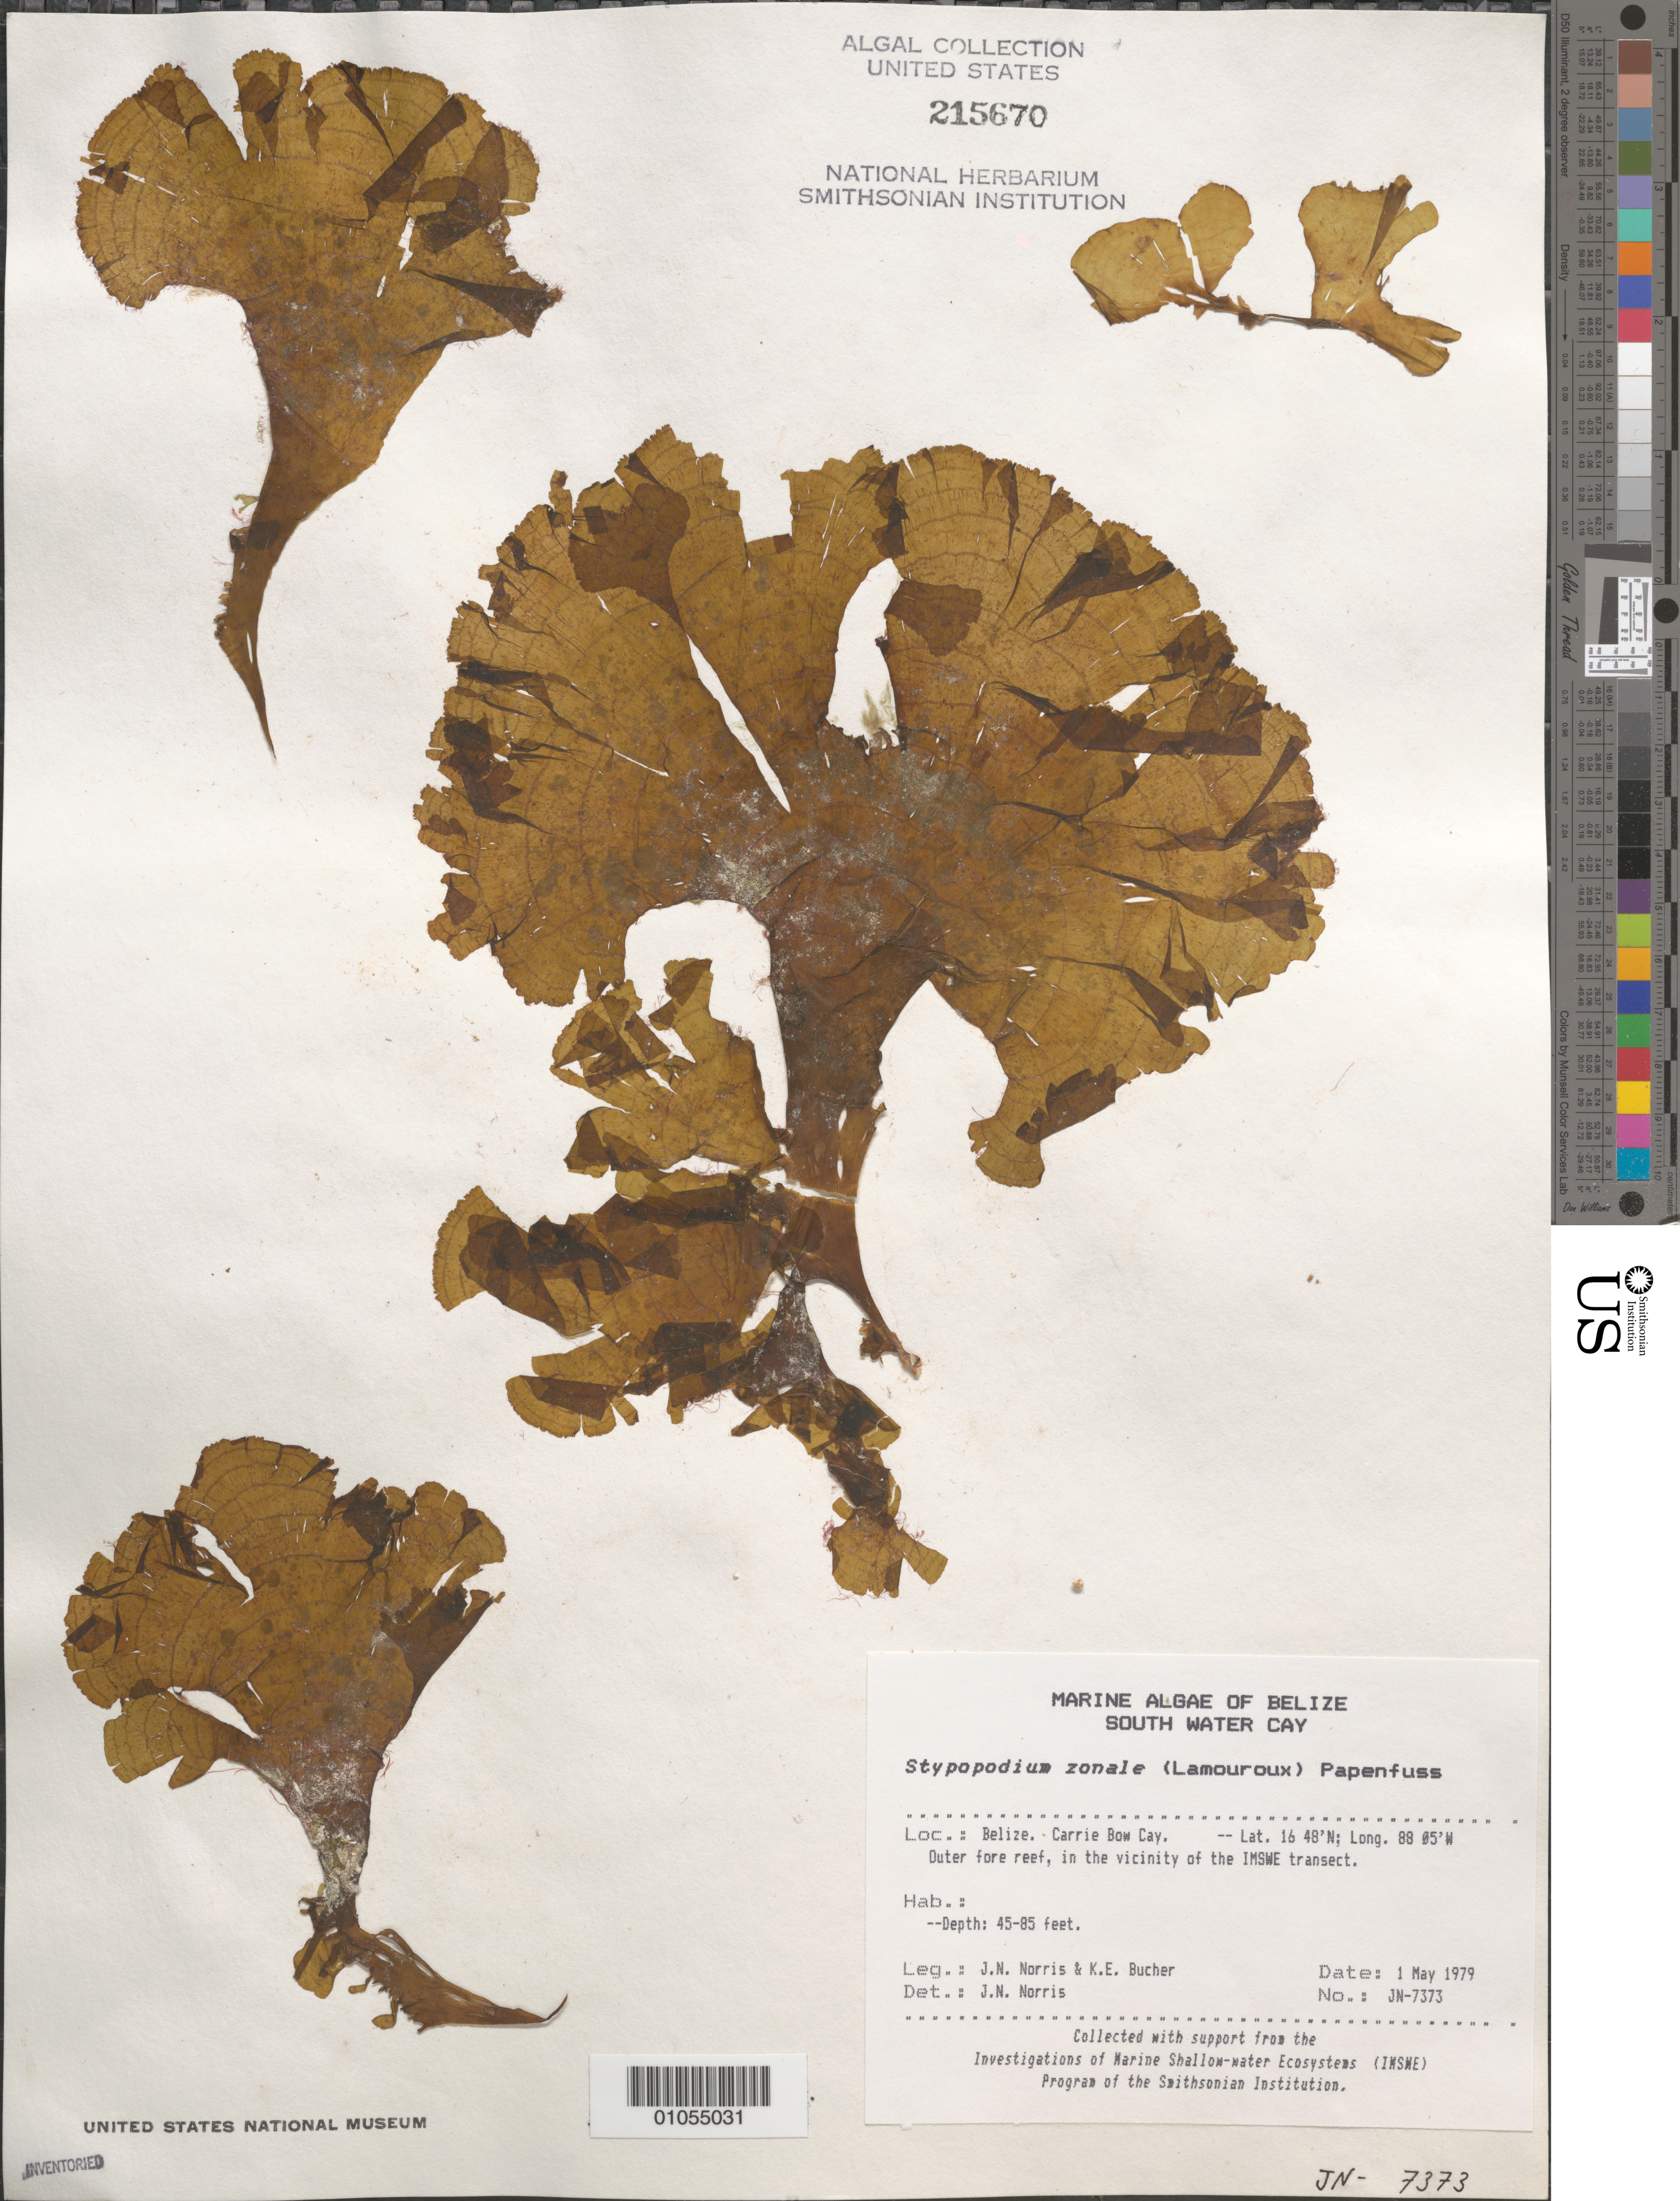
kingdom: Chromista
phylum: Ochrophyta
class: Phaeophyceae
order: Dictyotales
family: Dictyotaceae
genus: Stypopodium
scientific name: Stypopodium zonale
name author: (J.V.Lamouroux) Papenf.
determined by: Norris, James N.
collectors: J. N. Norris & K. E. Bucher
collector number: JN-7373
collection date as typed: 01 May 1979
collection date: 1979-05-01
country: Belize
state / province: Stann Creek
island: Carrie Bow Cay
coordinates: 16 48'N, 88 05'W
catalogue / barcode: US 215670